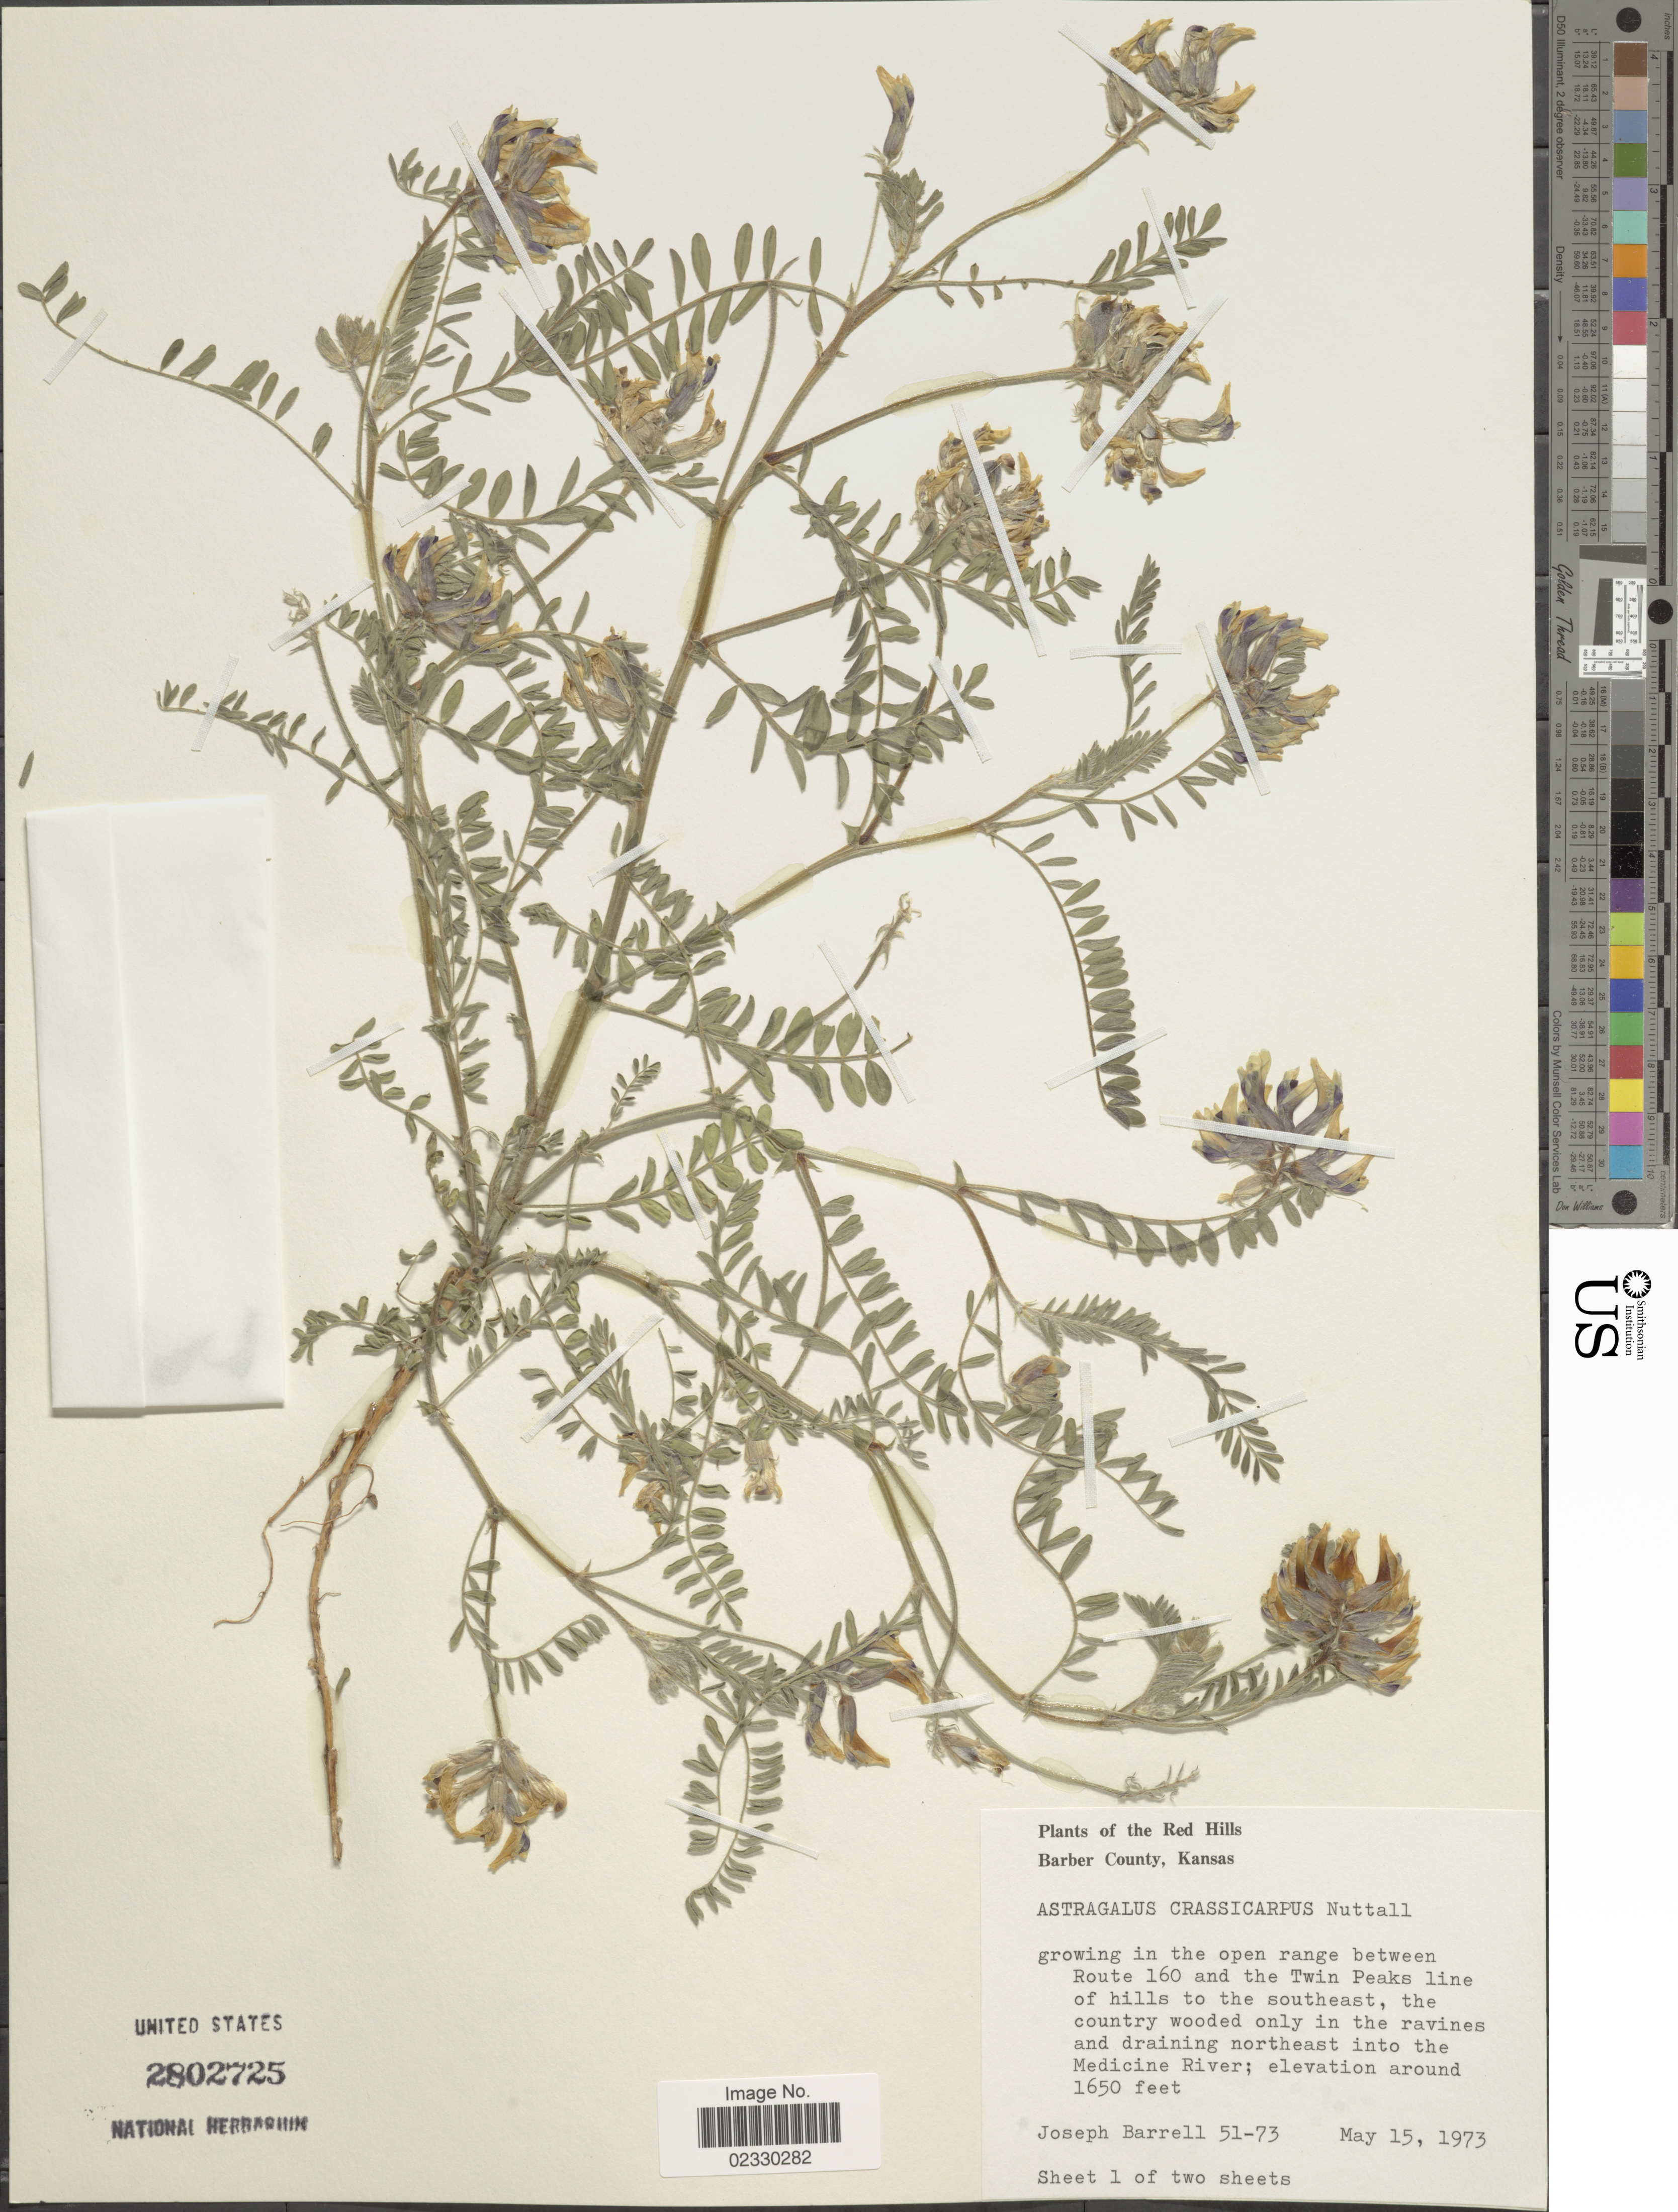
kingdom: Plantae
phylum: Tracheophyta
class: Magnoliopsida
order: Fabales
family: Fabaceae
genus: Astragalus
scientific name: Astragalus crassicarpus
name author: Nutt.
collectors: J. Barrell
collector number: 51-73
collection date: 1973-05-15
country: United States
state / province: Kansas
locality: The Red Hills, growing in the open range between Route 160 and the Twin Peaks line of hills to the southeast, the country wooded only in the ravines and draining northeast into the Medicine River, Barber County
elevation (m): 503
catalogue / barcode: US 2802725